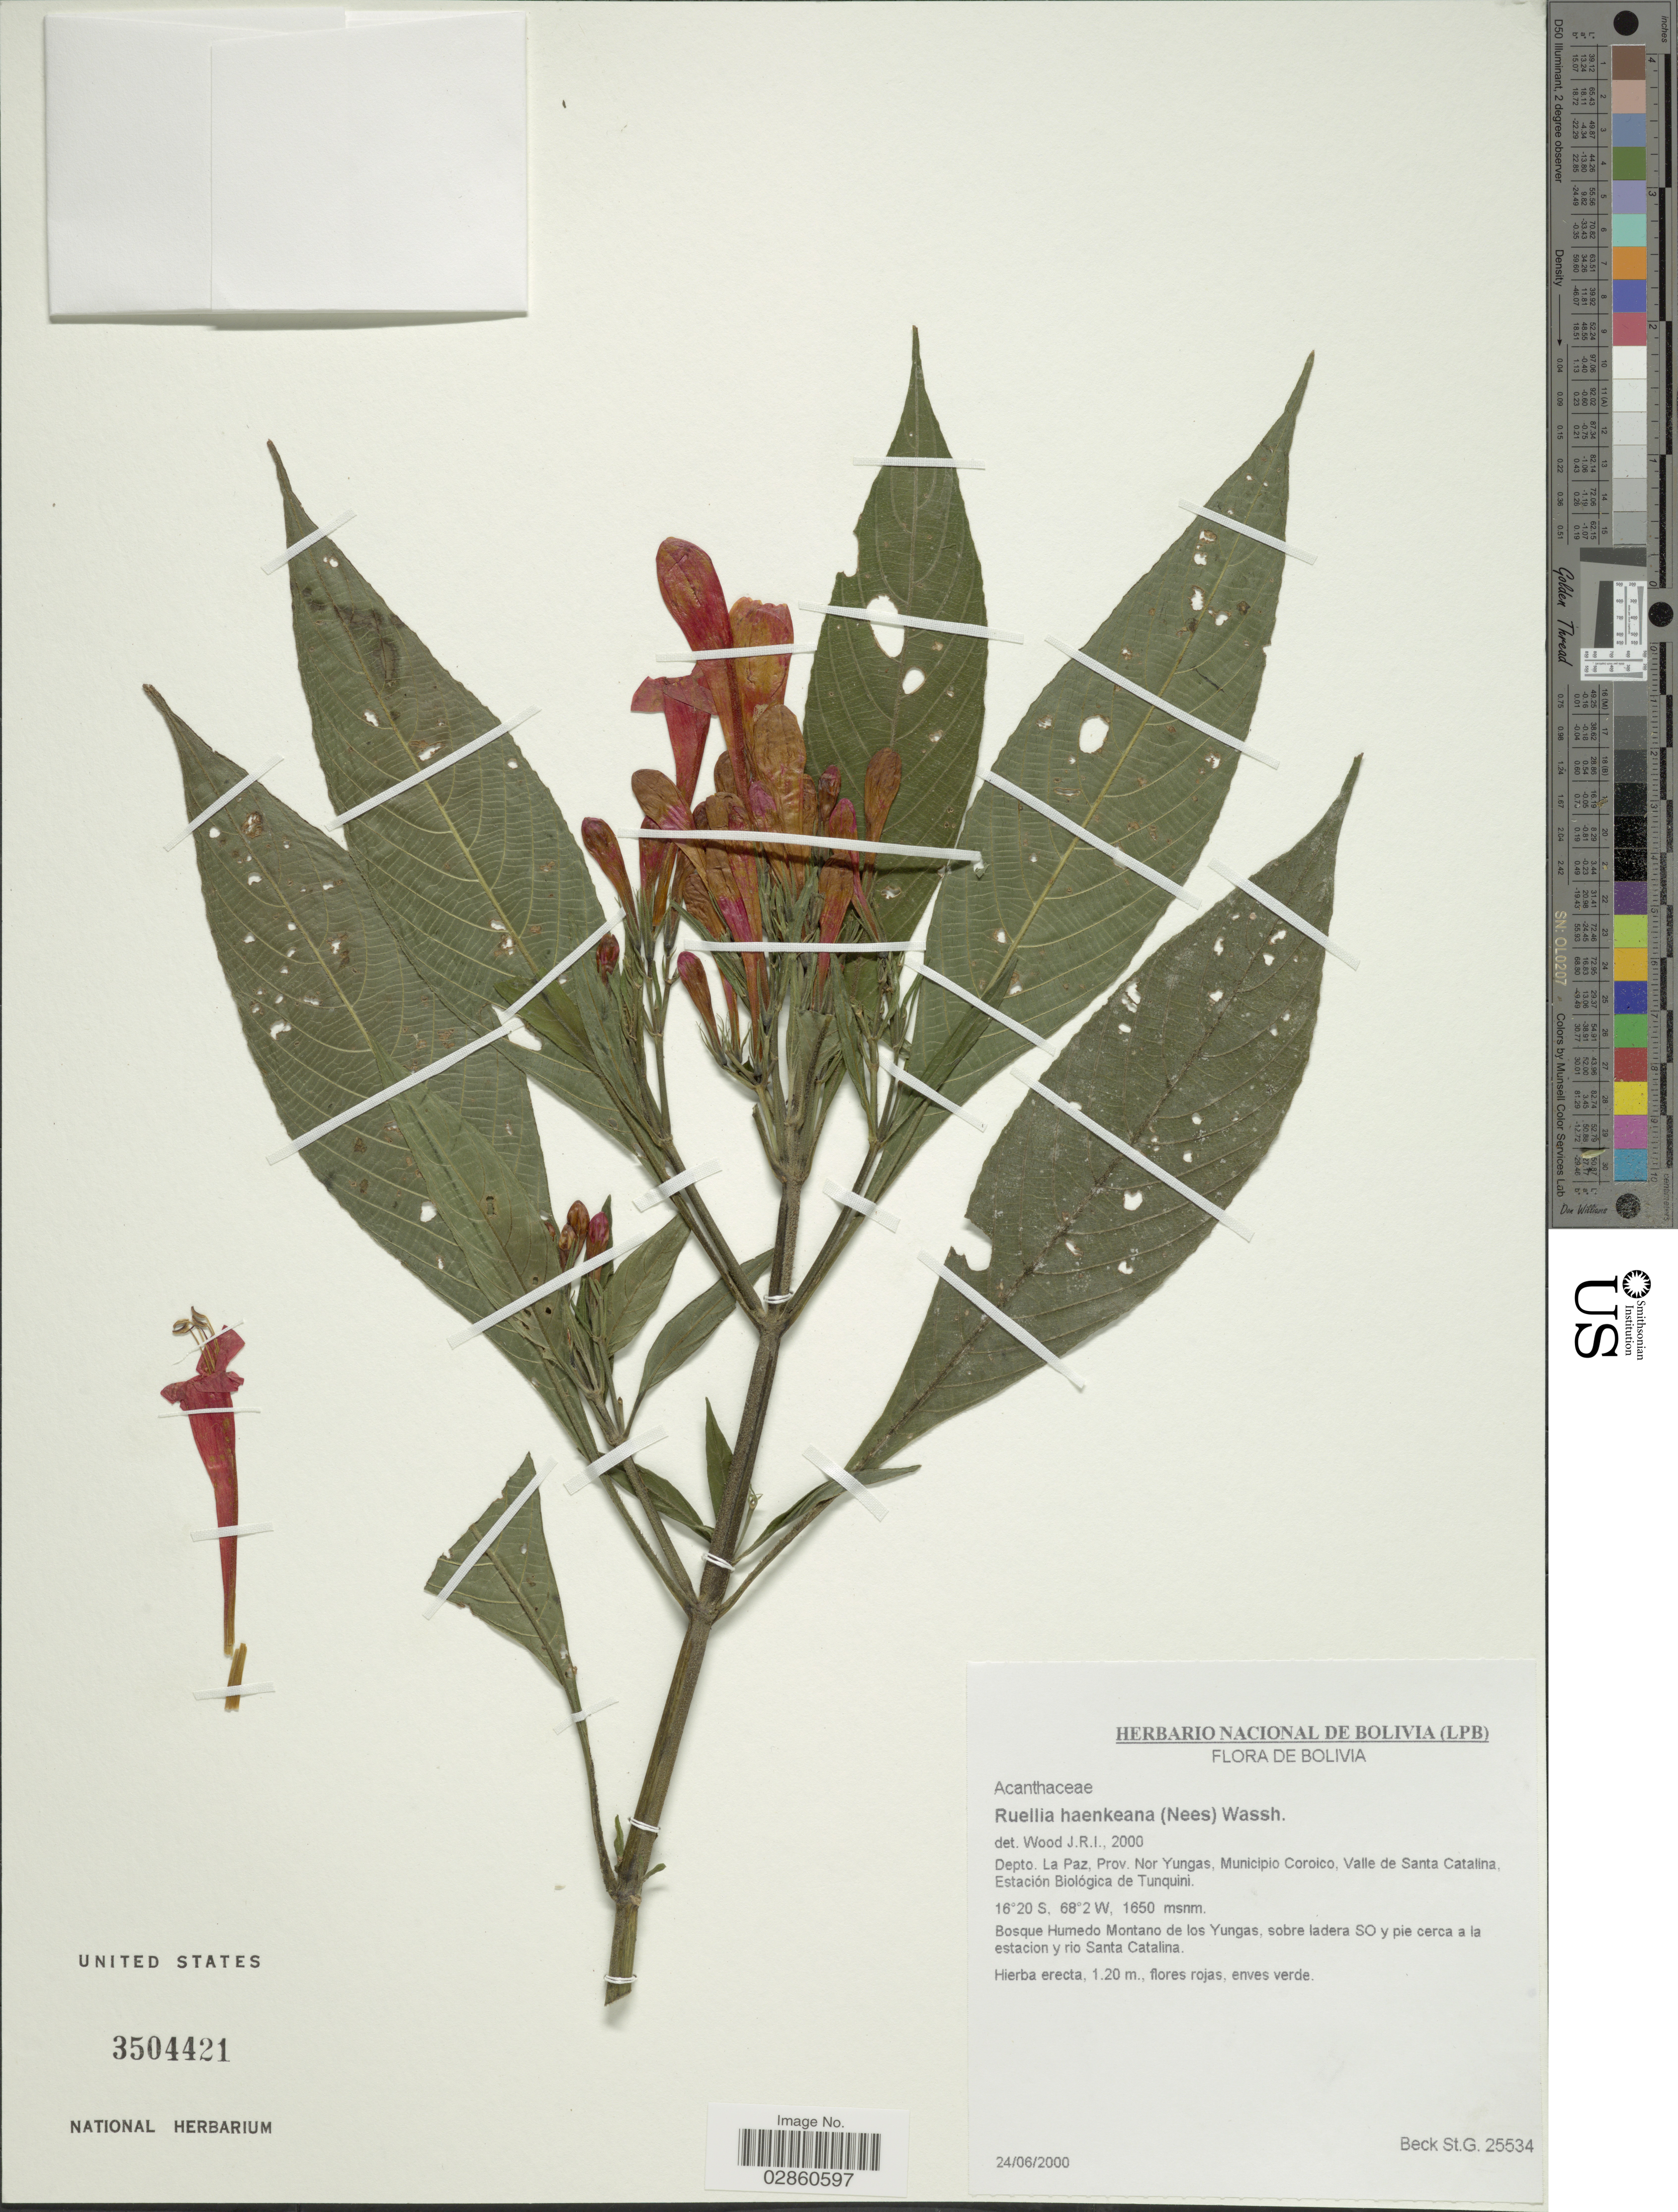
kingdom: Plantae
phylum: Tracheophyta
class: Magnoliopsida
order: Lamiales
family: Acanthaceae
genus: Ruellia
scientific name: Ruellia haenkeana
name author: (Nees) Wassh.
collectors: S. G. Beck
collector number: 25534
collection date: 2000-06-24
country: Bolivia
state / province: La Paz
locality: Depto. La Paz, Prov. Nor Yungas, Municipio Coroico, Valle de Santa Catalina, Estación Biológica de Tunquini.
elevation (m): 1650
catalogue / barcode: US 3504421